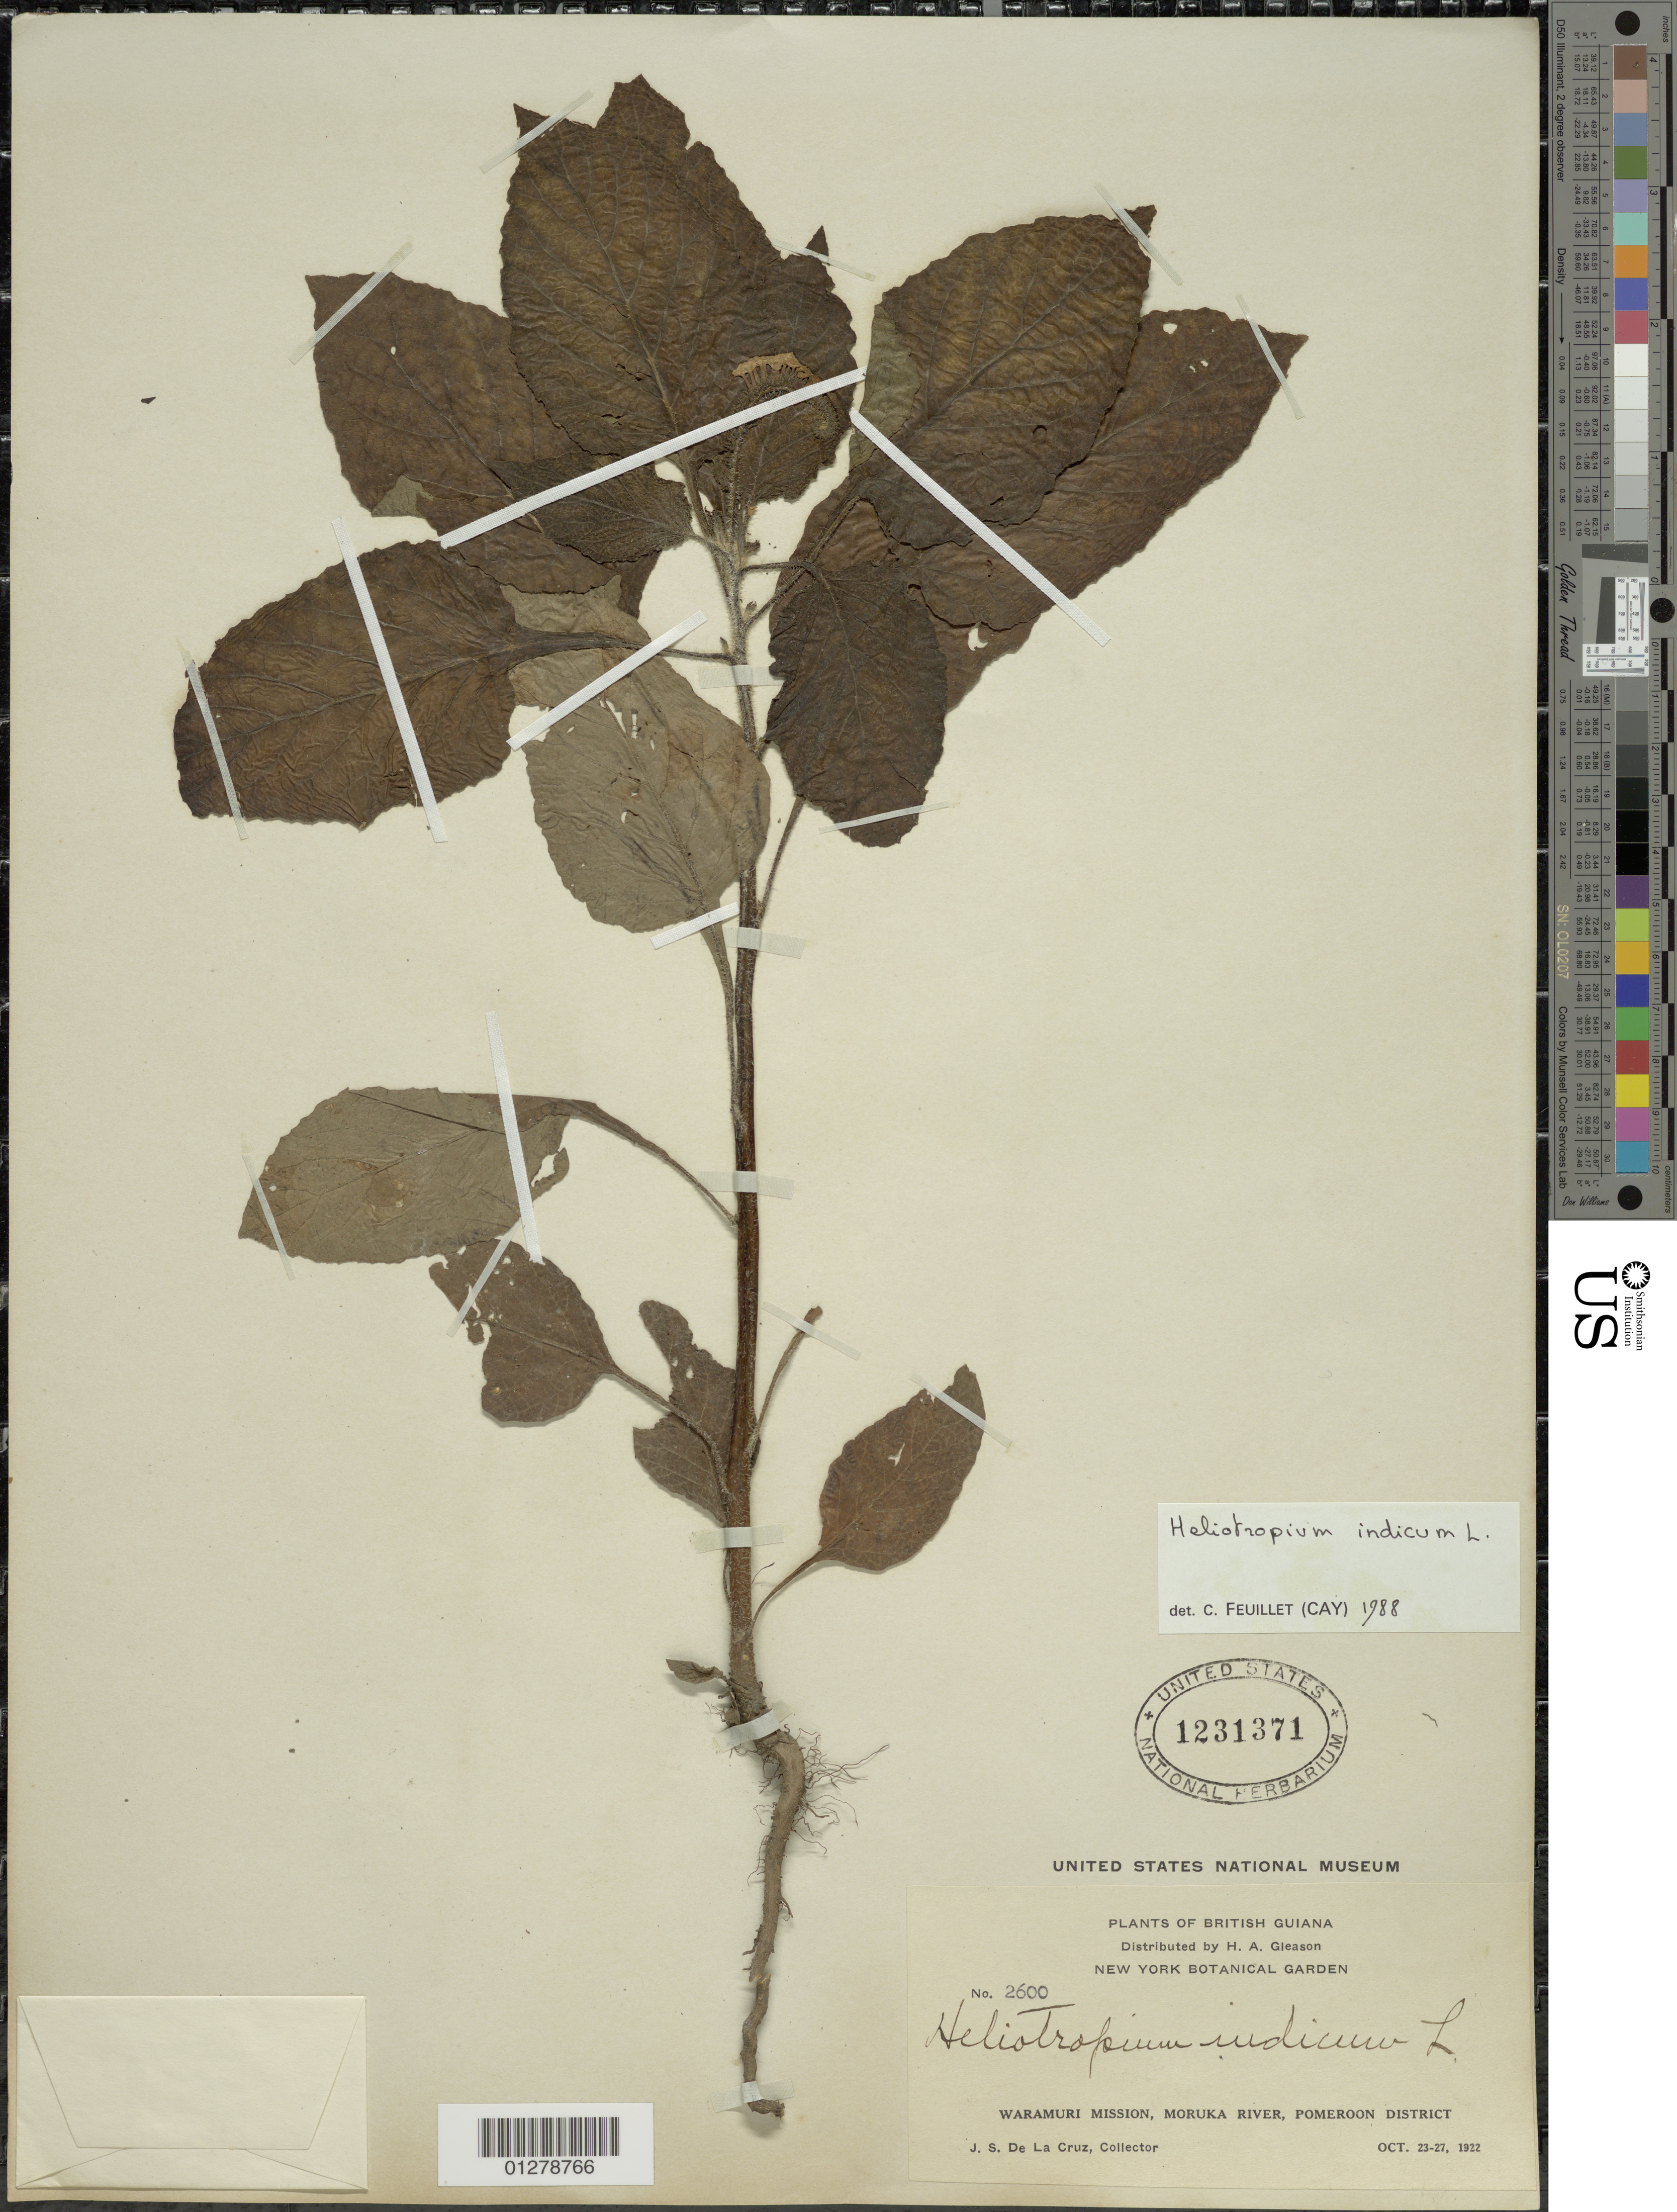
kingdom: Plantae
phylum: Tracheophyta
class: Magnoliopsida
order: Boraginales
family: Heliotropiaceae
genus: Heliotropium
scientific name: Heliotropium indicum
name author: L.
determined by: Feuillet, C.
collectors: J. S. de la Cruz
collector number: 2600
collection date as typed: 23 Oct 1922 to 27 Oct 1922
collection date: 1922-10-23/1922-10-27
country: Guyana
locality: Waramuri mission, Moruka river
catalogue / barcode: US 1231371